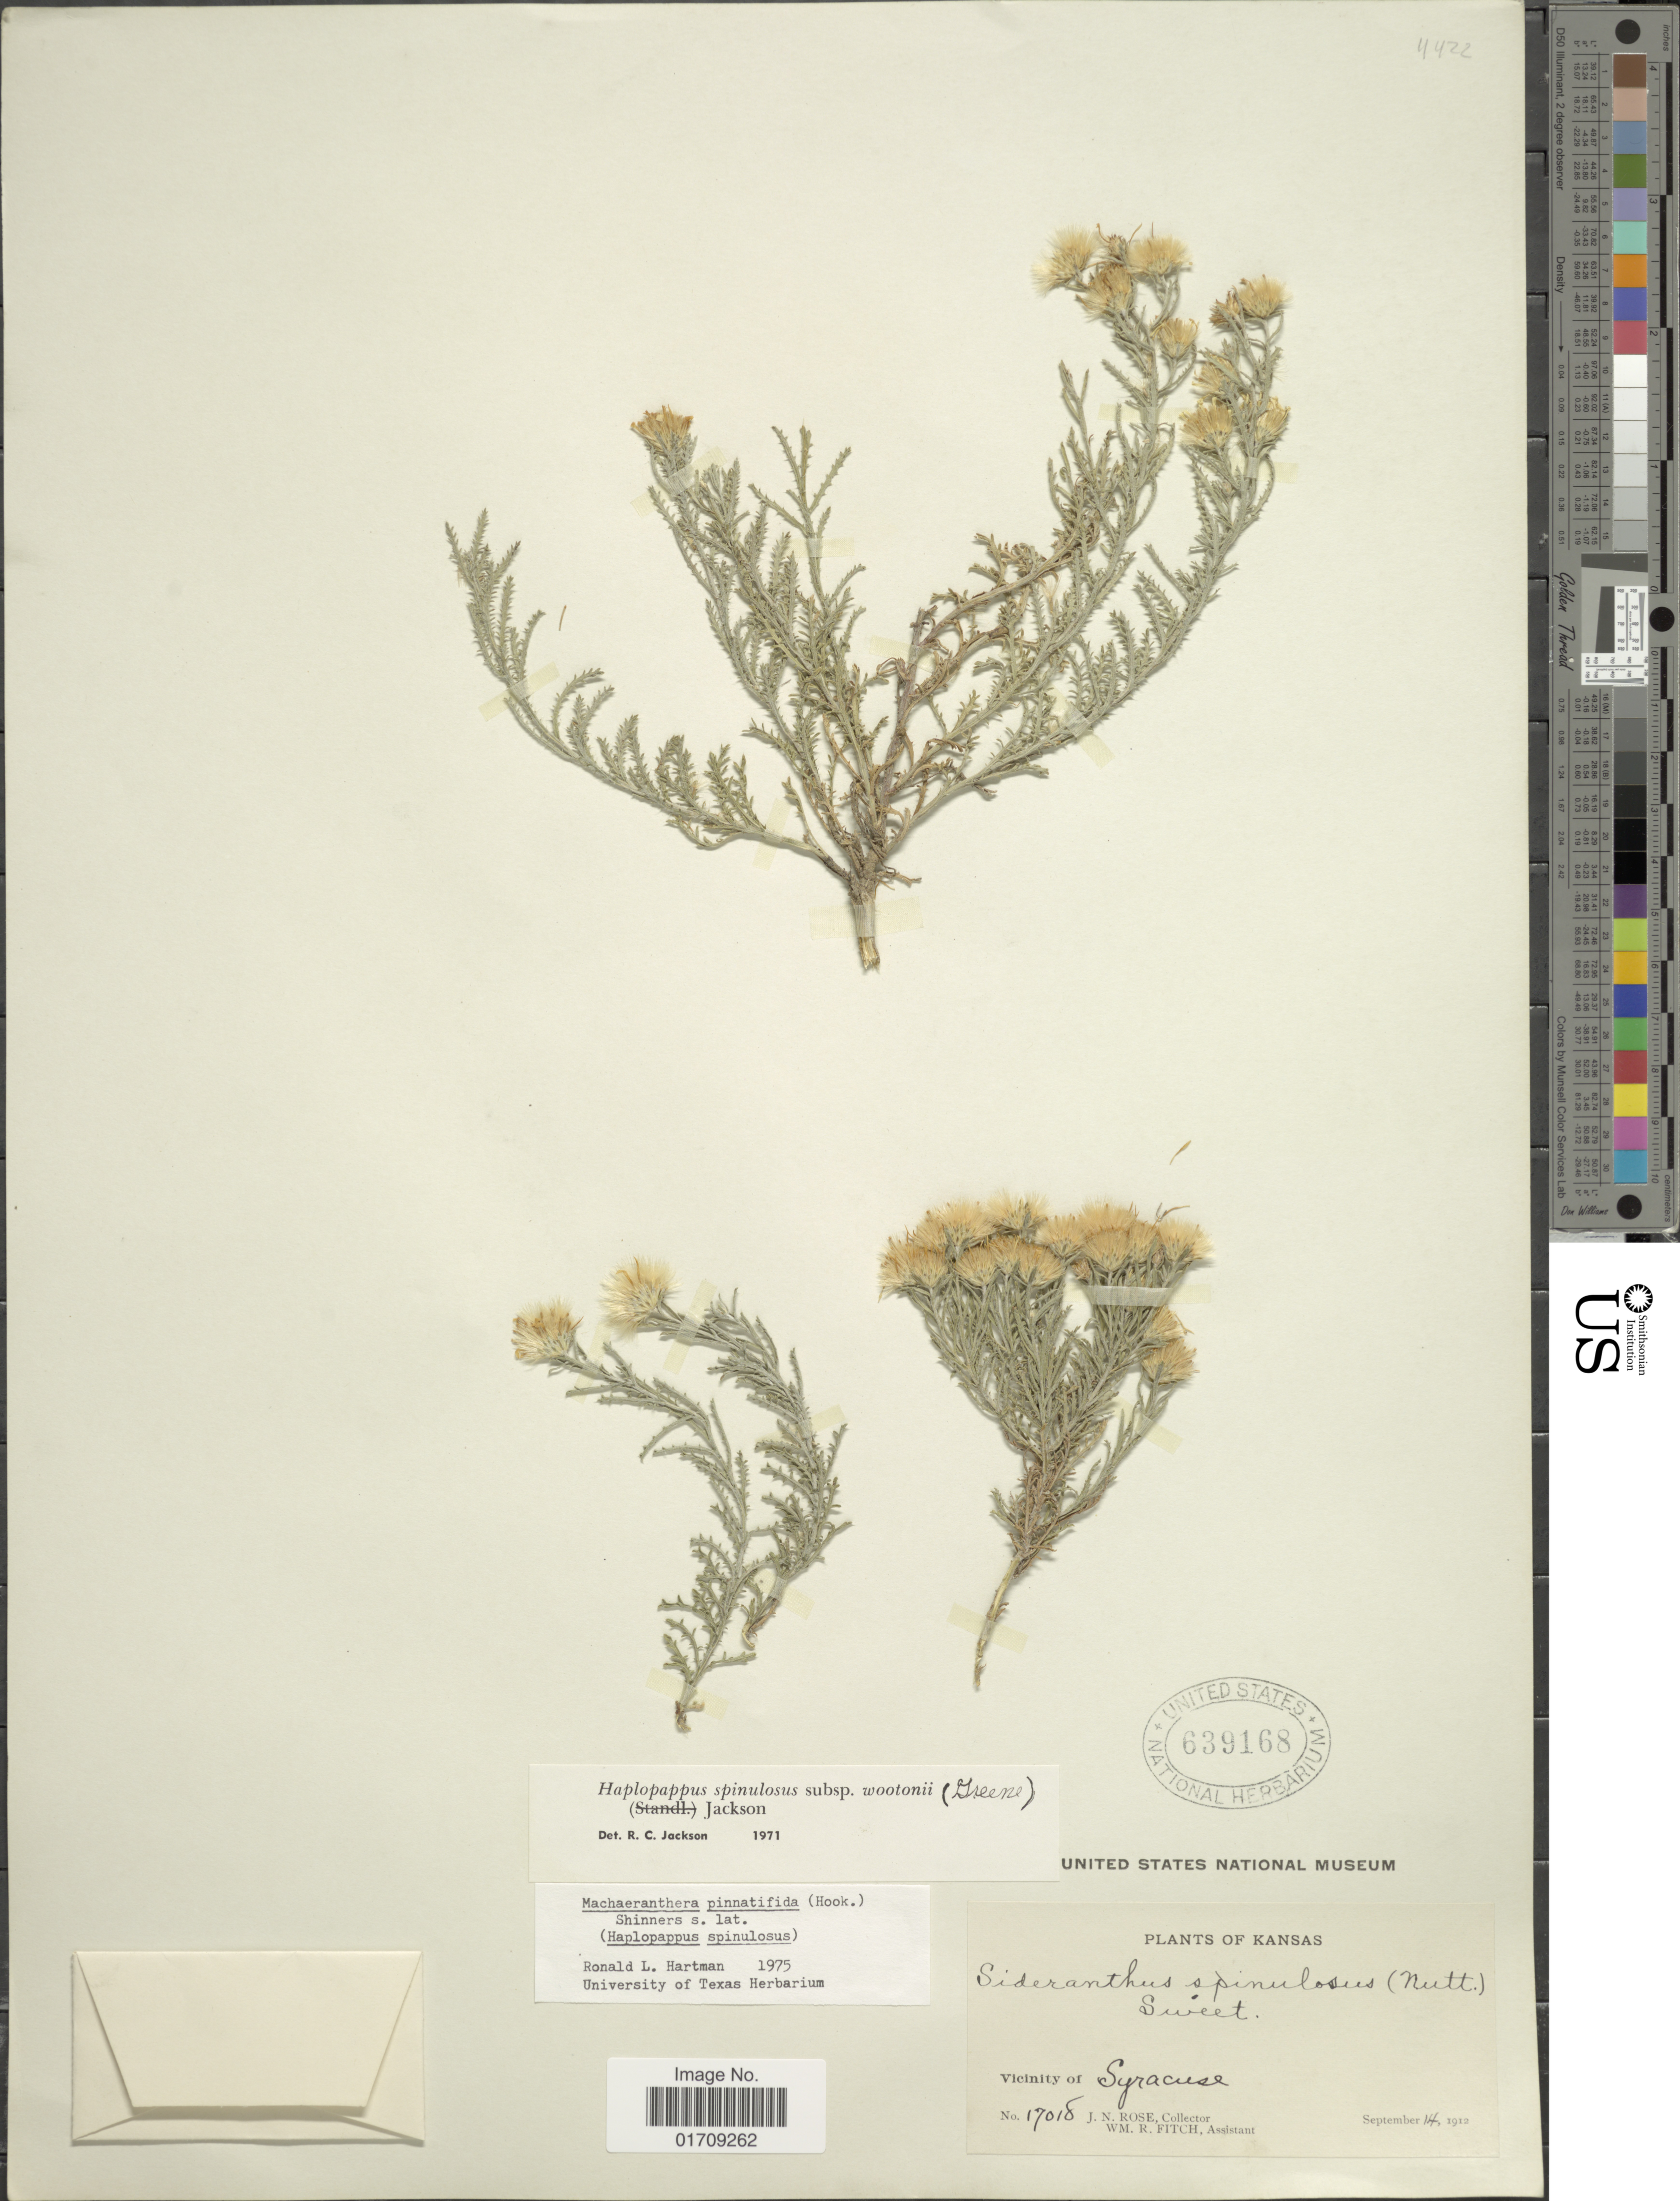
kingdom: Plantae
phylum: Tracheophyta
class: Magnoliopsida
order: Asterales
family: Asteraceae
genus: Machaeranthera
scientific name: Machaeranthera pinnatifida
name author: (Hook.) Shinners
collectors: J. N. Rose & W. R. Fitch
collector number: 17018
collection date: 1912-09-14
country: United States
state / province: Kansas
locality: Vicinity of Syracuse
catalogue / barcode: US 639168